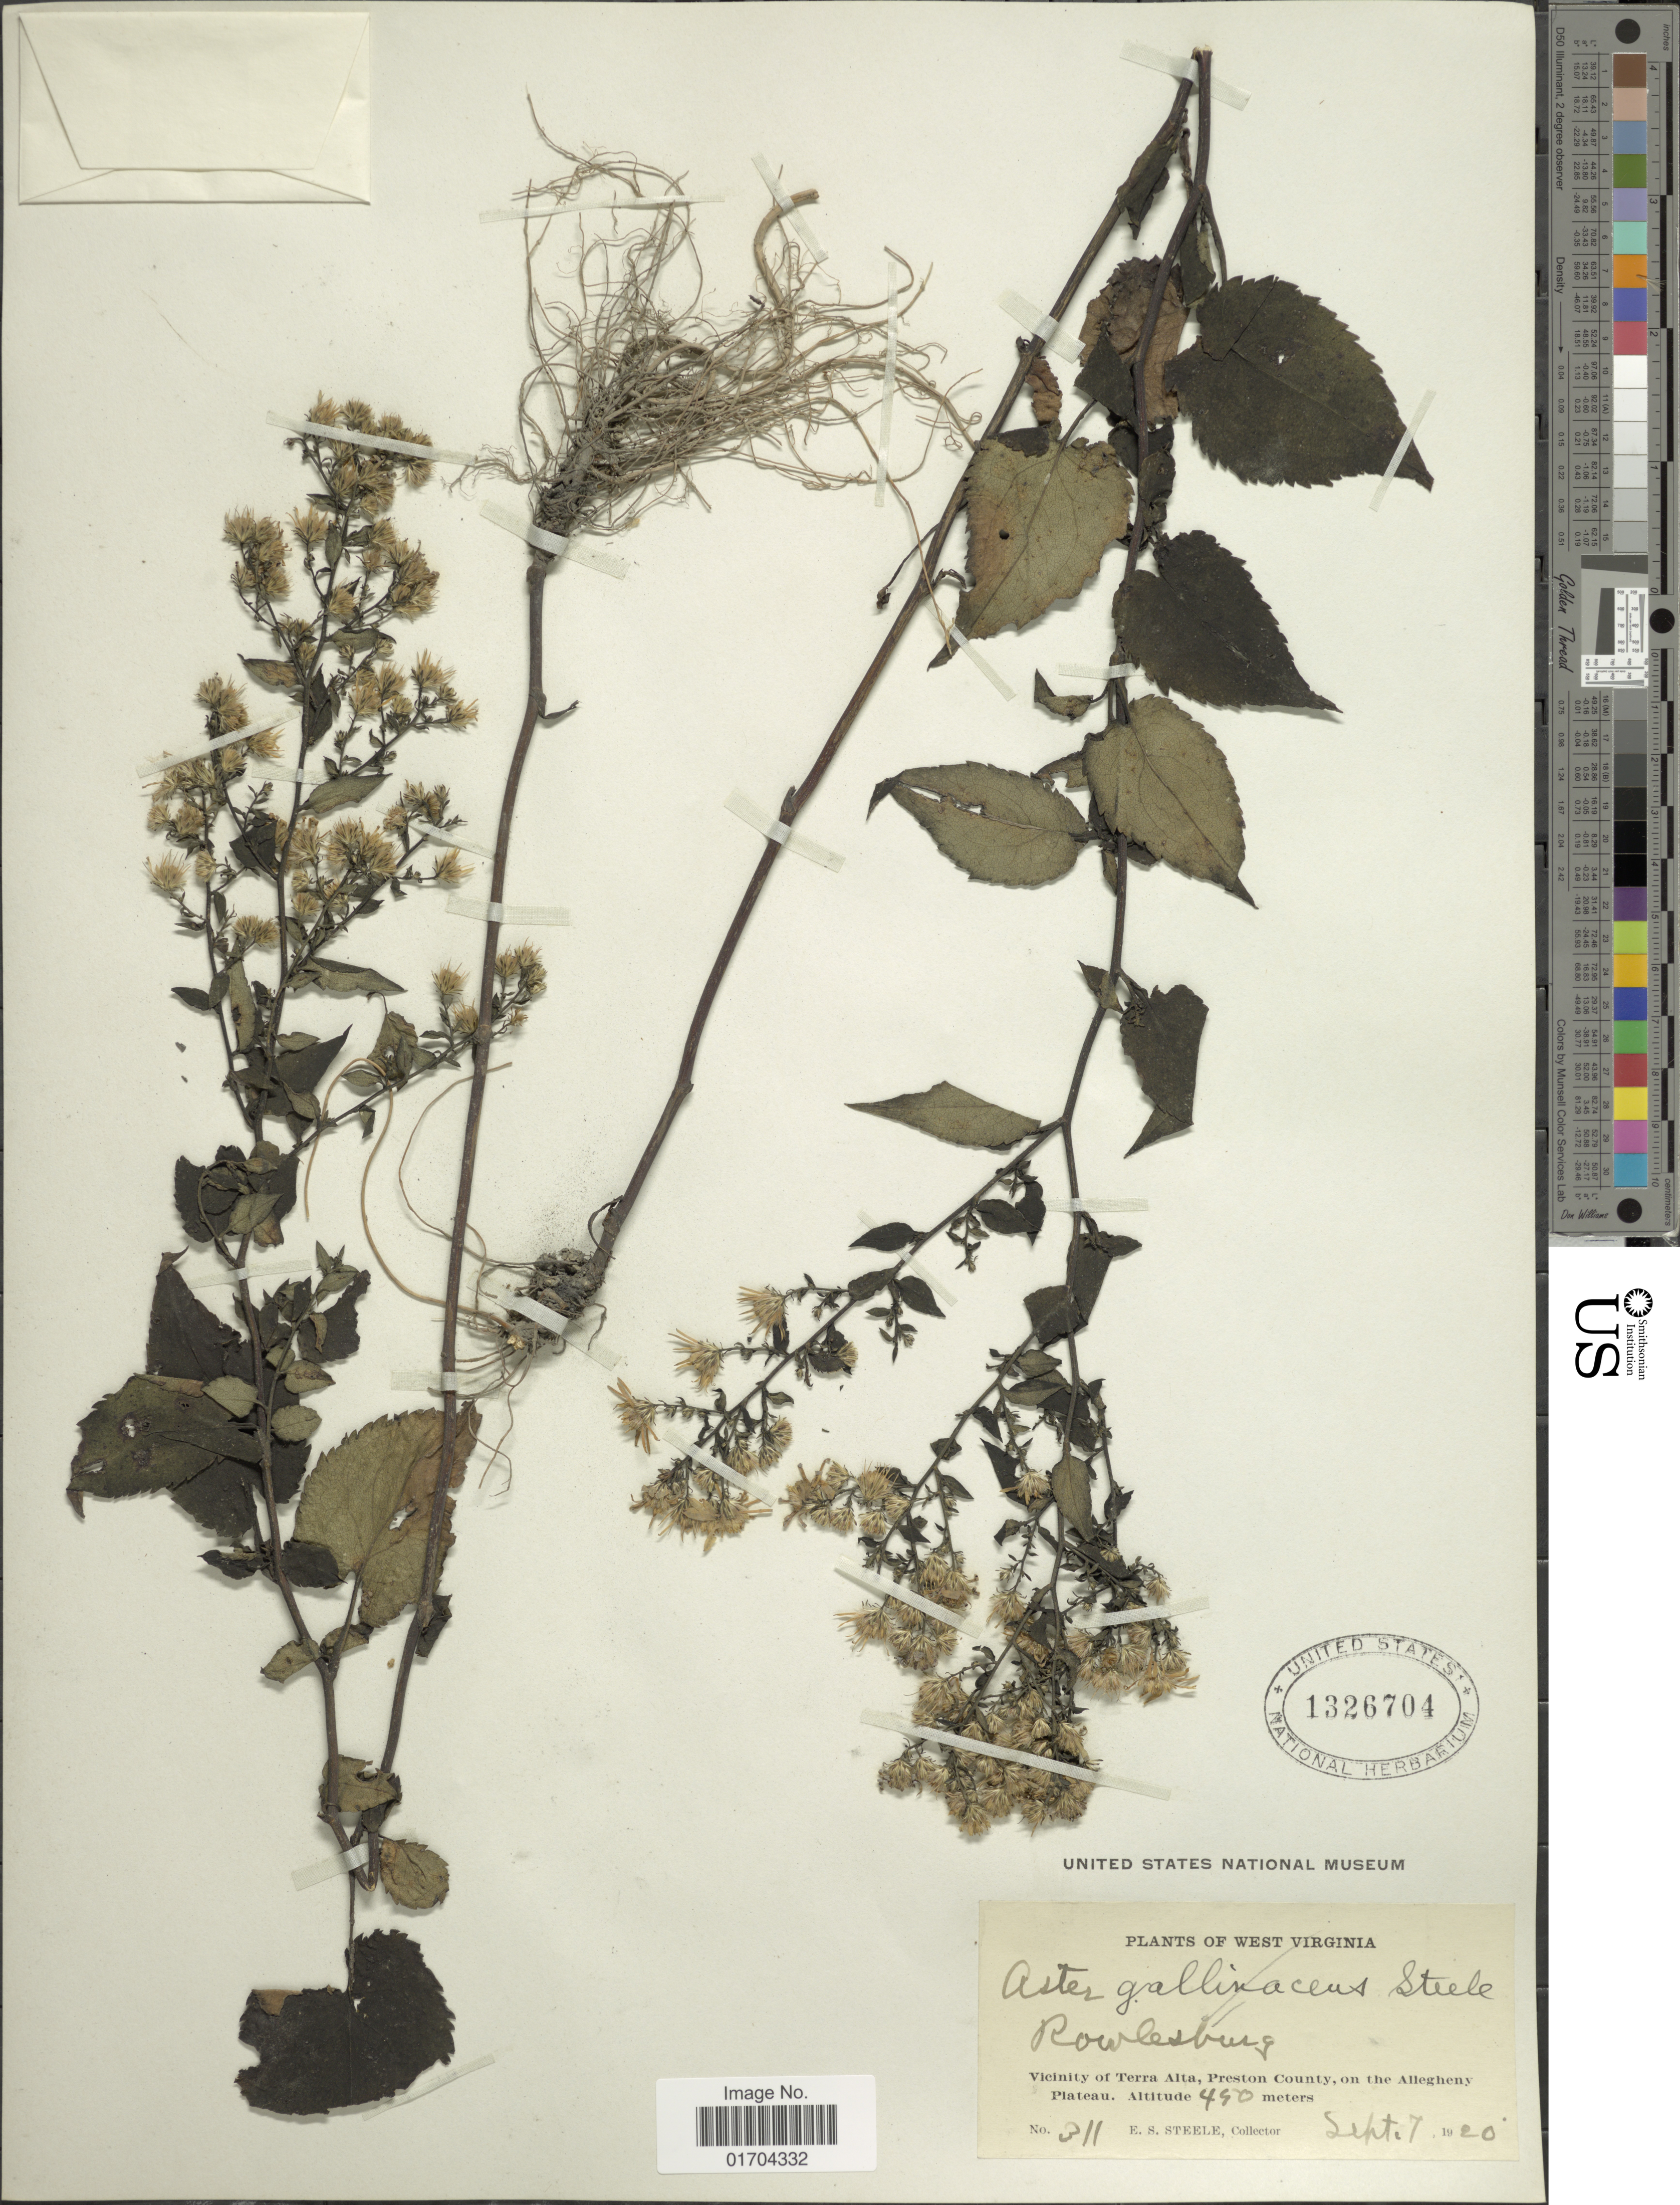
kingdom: Plantae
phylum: Tracheophyta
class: Magnoliopsida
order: Asterales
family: Asteraceae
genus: Symphyotrichum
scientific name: Symphyotrichum sp.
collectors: E. Steele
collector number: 311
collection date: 1920-09-07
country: United States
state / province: West Virginia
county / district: Preston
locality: Rowlesburg, vicinity of Terra Alta, Preston County, on the Allegheny Plateau.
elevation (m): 450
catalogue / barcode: US 1326704